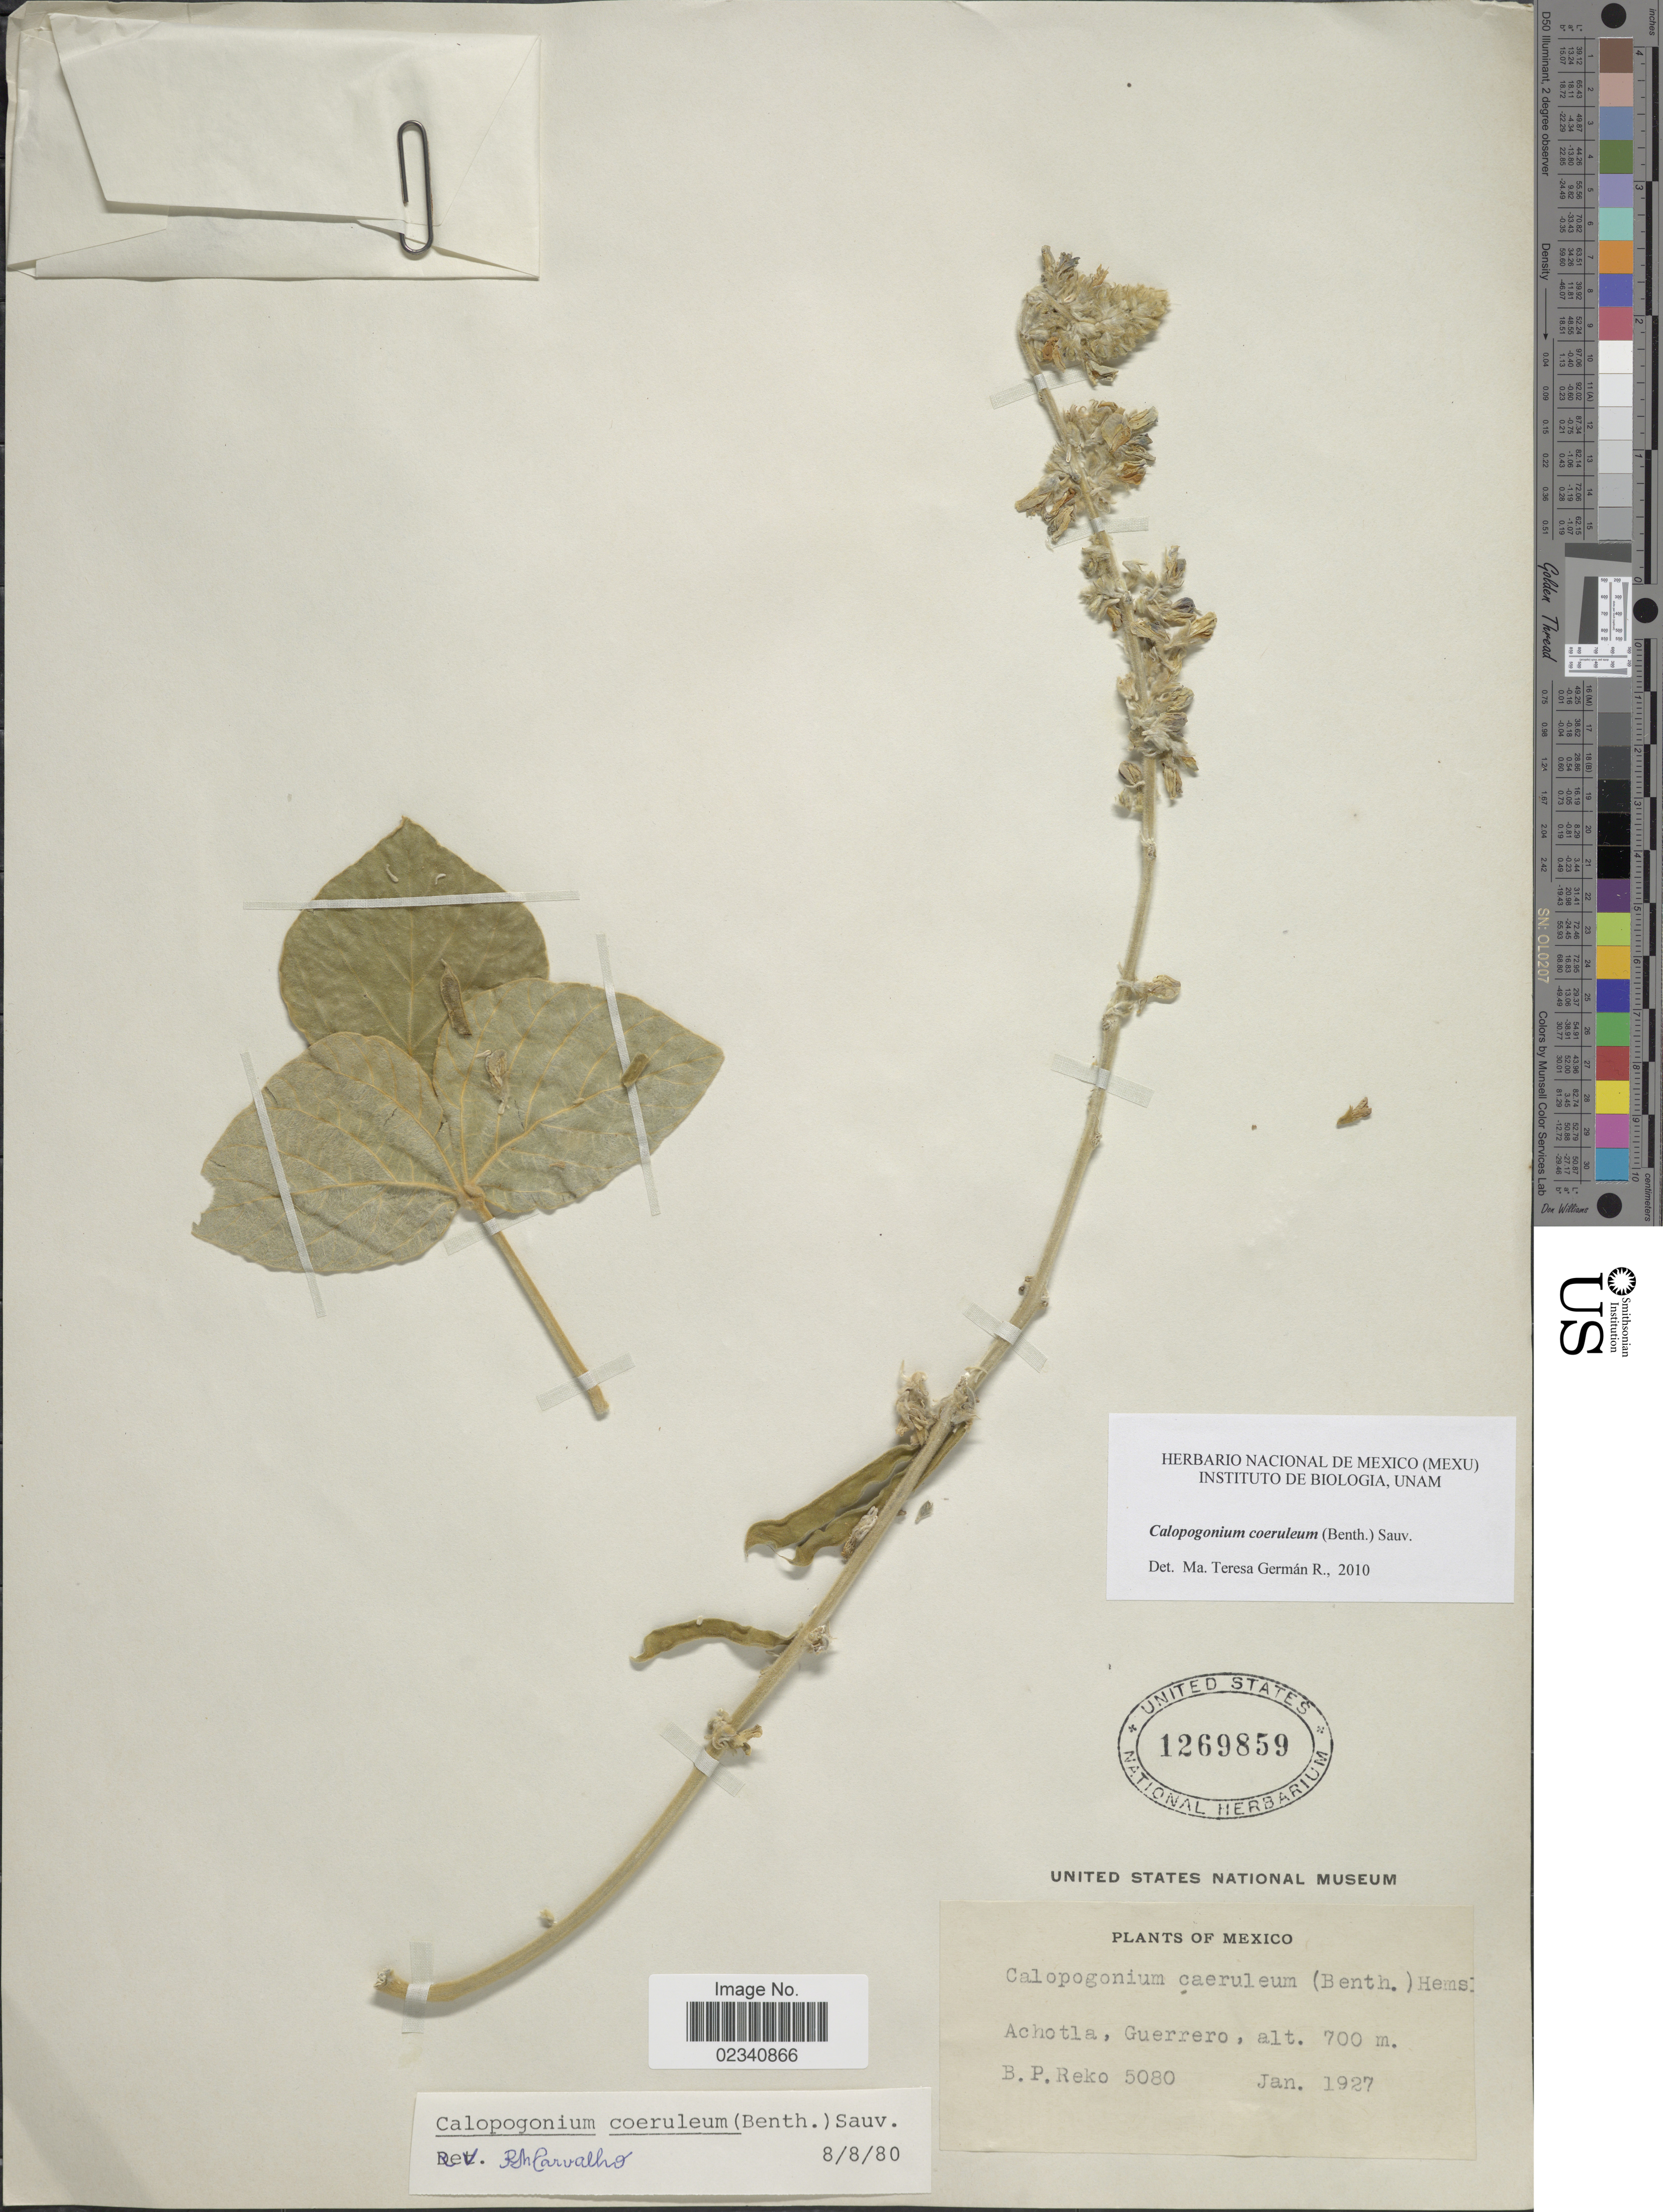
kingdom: Plantae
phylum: Tracheophyta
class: Magnoliopsida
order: Fabales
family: Fabaceae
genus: Calopogonium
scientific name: Calopogonium caeruleum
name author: (Benth.) C. Wright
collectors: B. P. Reko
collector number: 5080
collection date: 1927-01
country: Mexico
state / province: Guerrero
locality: Achotla, Guerrero.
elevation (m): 700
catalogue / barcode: US 1269859